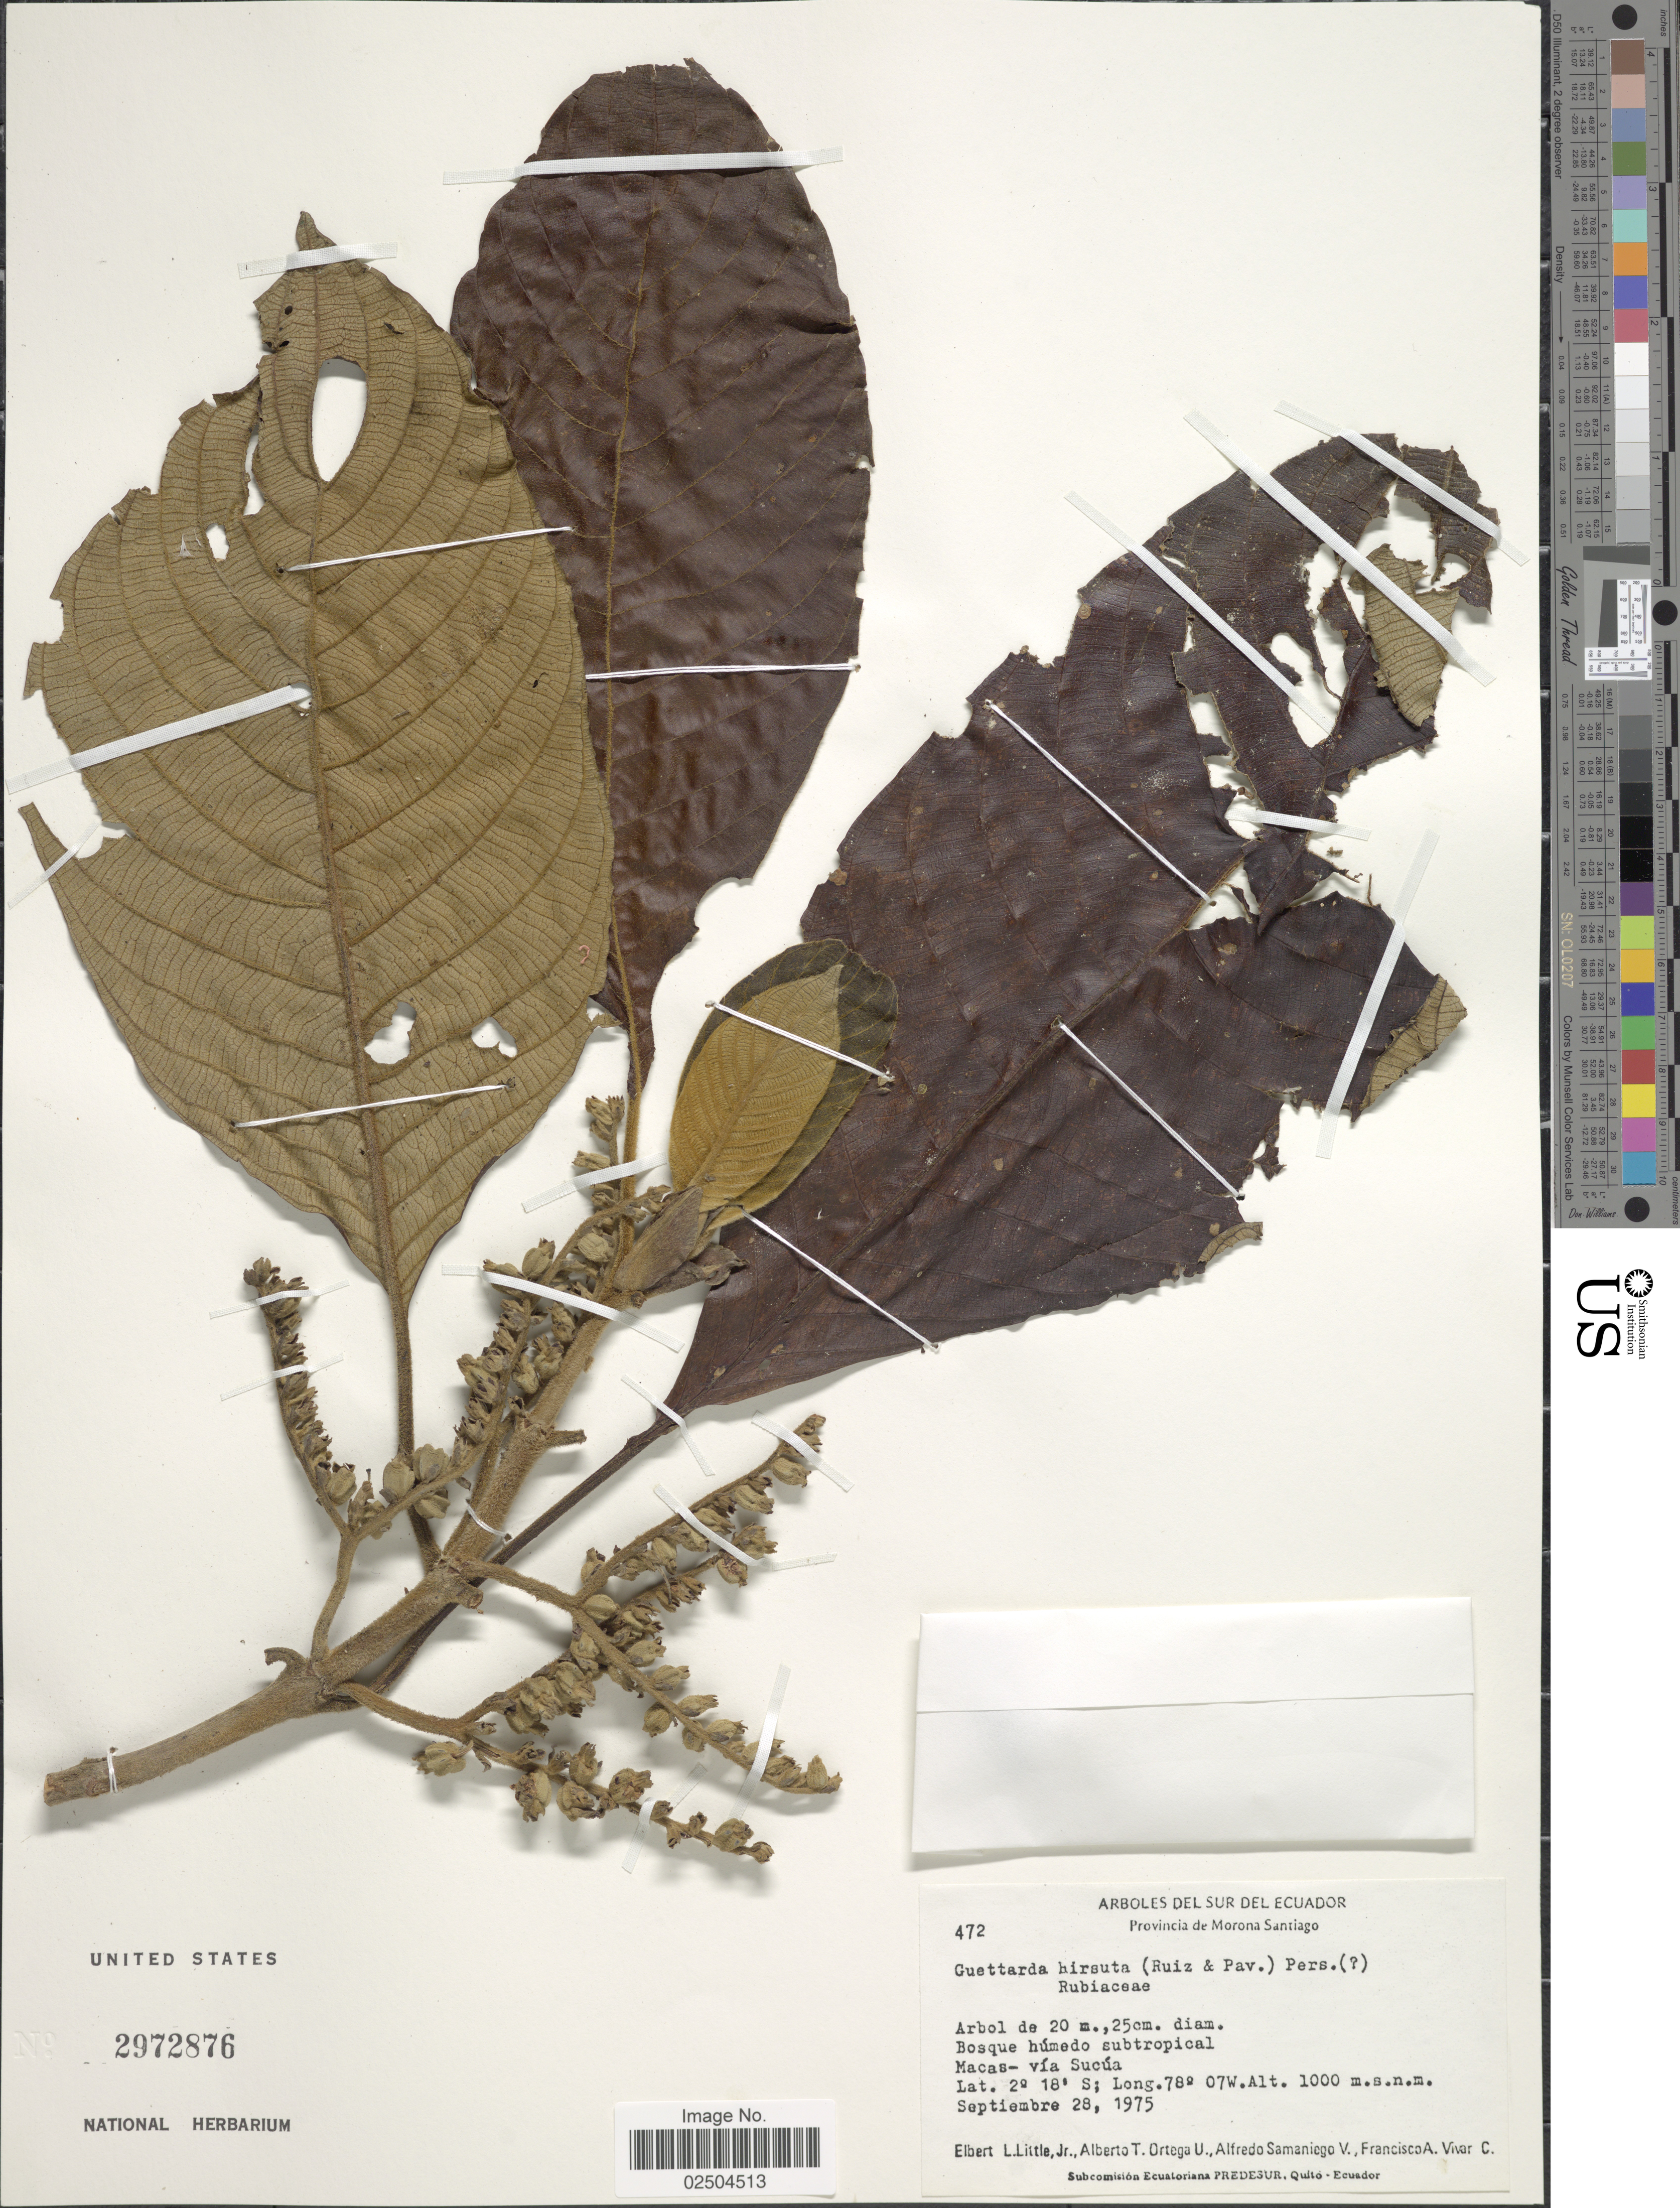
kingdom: Plantae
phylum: Tracheophyta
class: Magnoliopsida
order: Gentianales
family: Rubiaceae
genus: Guettarda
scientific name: Guettarda hirsuta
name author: (Ruiz & Pav.) Pers.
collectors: E. L. Little, A. T. Ortega U., A. V. Samaniego & F. A. Vivar C.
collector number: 472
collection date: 1975-09-28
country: Ecuador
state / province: Morona-Santiago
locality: Provincia de Morona Santiago, Macas- via Sucua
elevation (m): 1000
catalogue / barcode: US 2972876